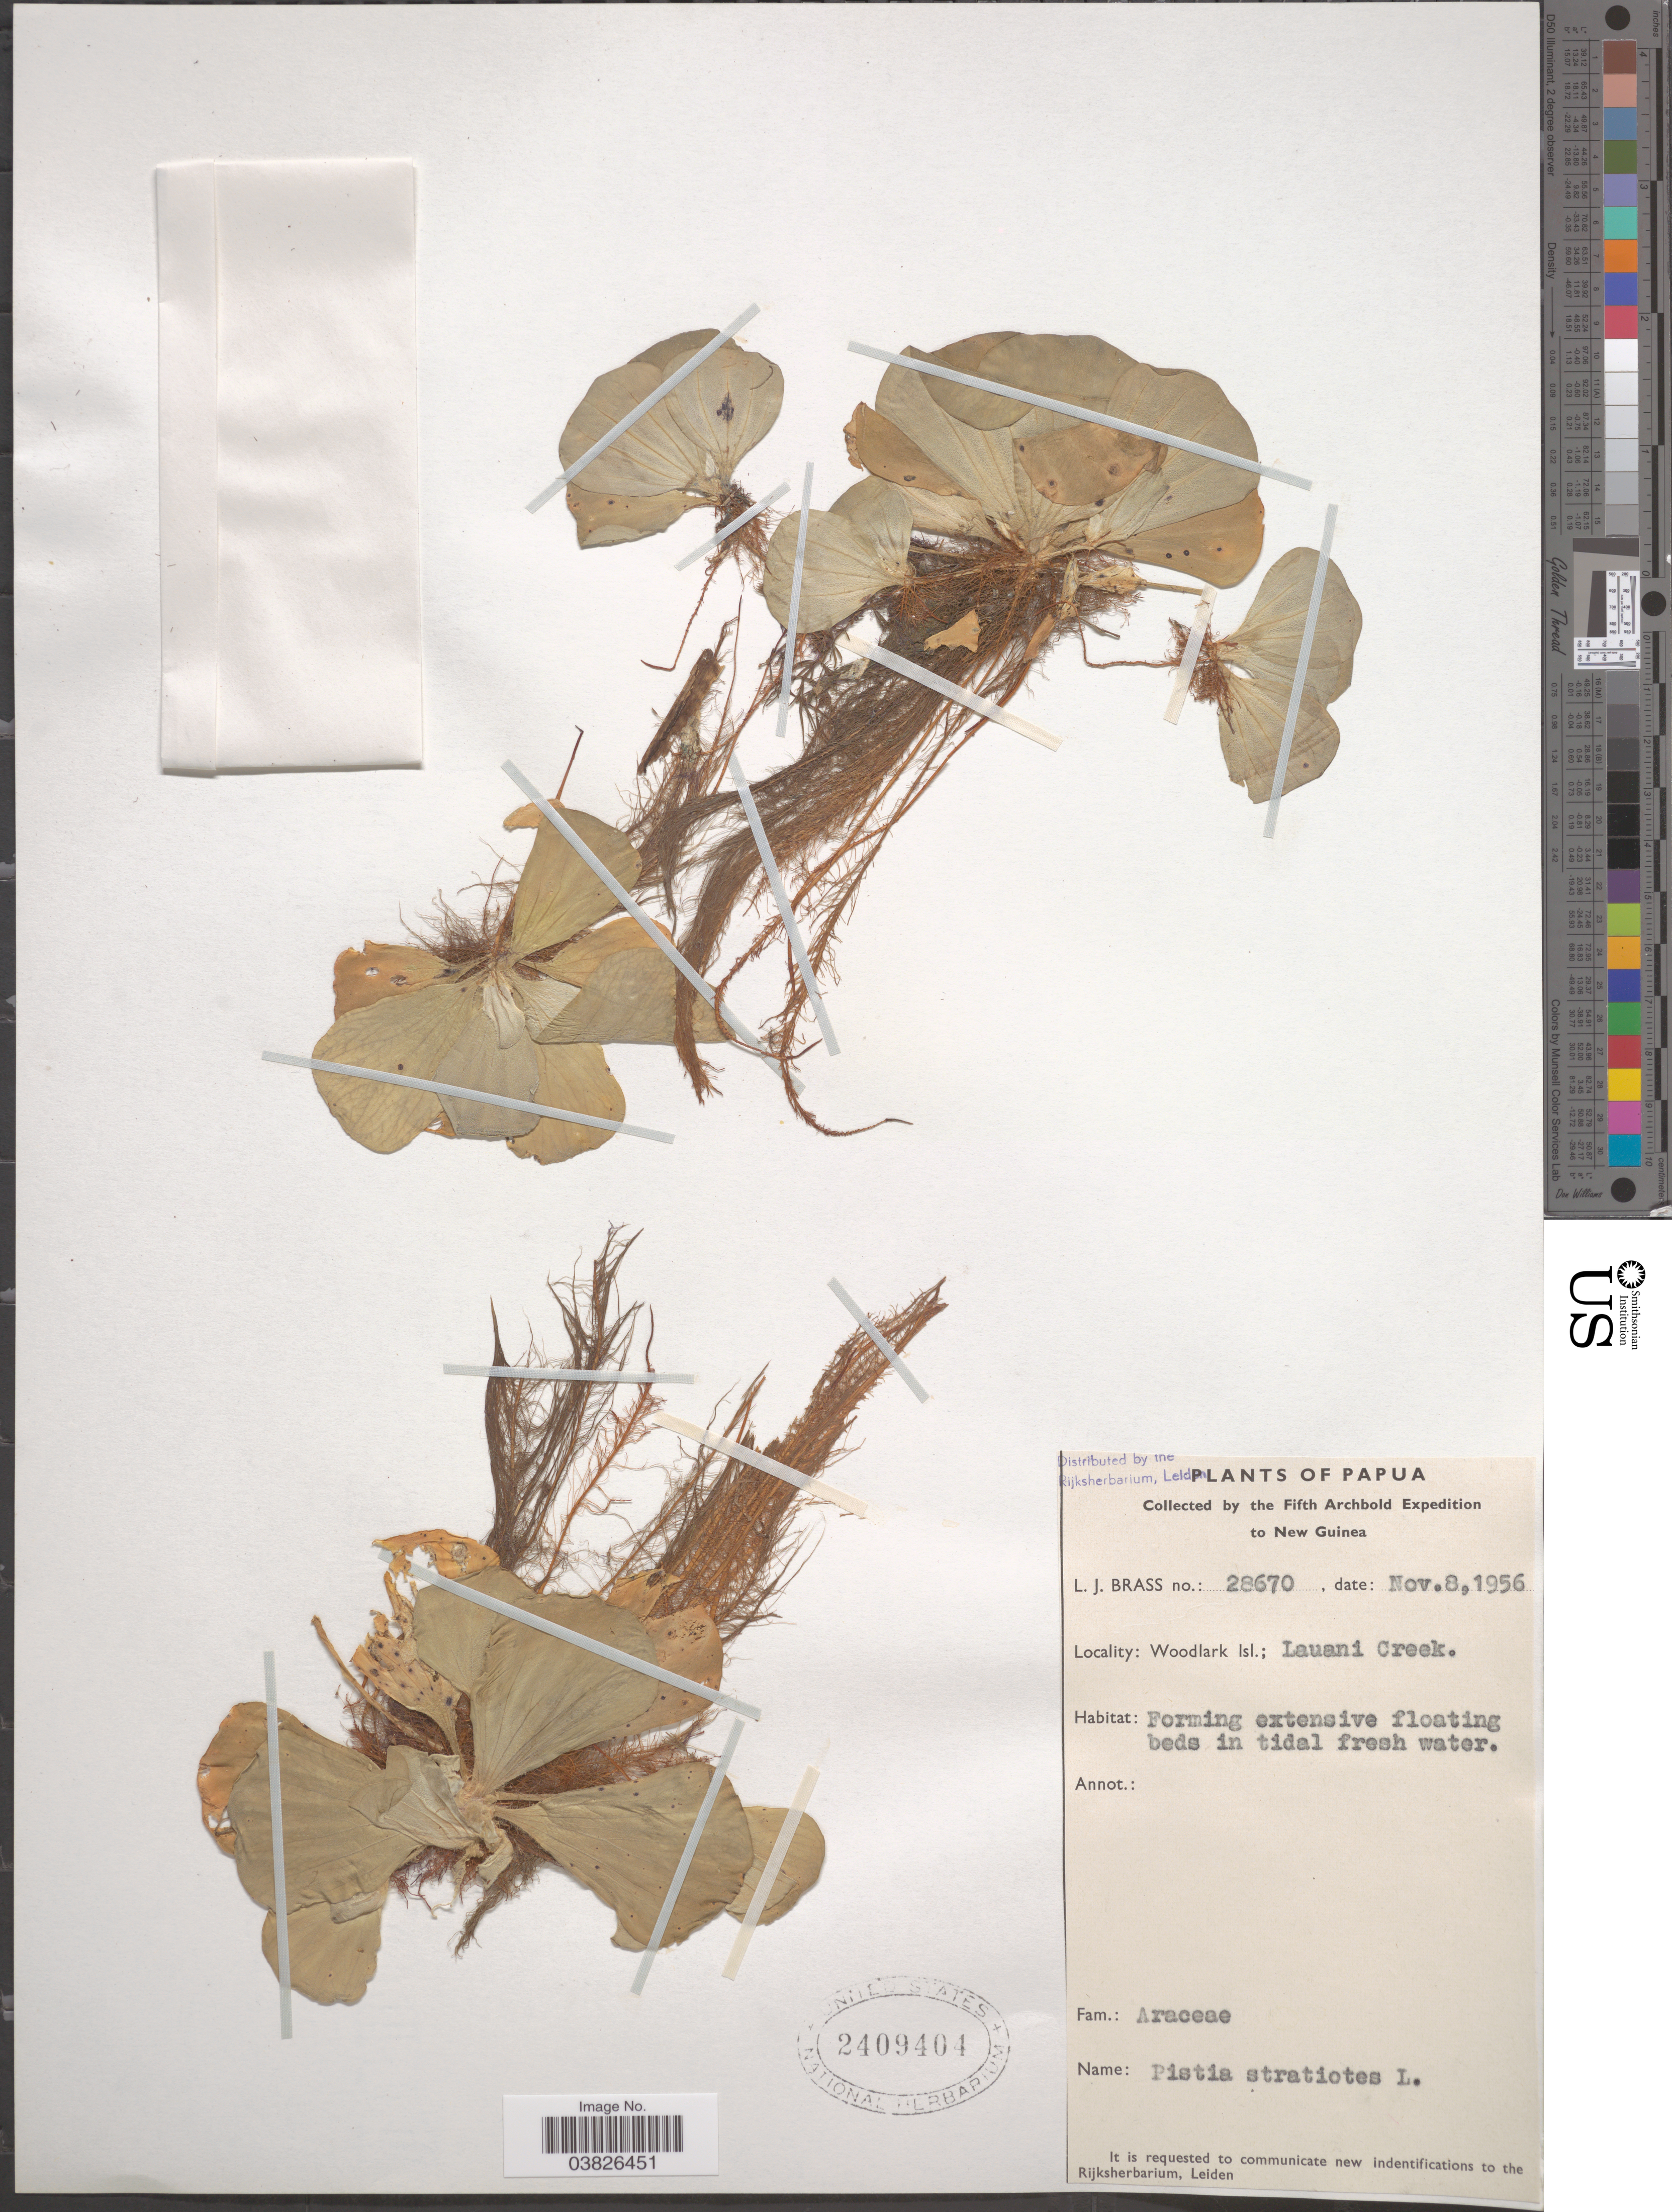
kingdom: Plantae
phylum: Tracheophyta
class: Liliopsida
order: Alismatales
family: Araceae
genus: Pistia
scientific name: Pistia stratiotes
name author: L.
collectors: L. J. Brass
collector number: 28670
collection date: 1956-11-08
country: Papua New Guinea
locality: New Guinea. Woodlark Isl.; Lauani Creek.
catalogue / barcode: US 2409404